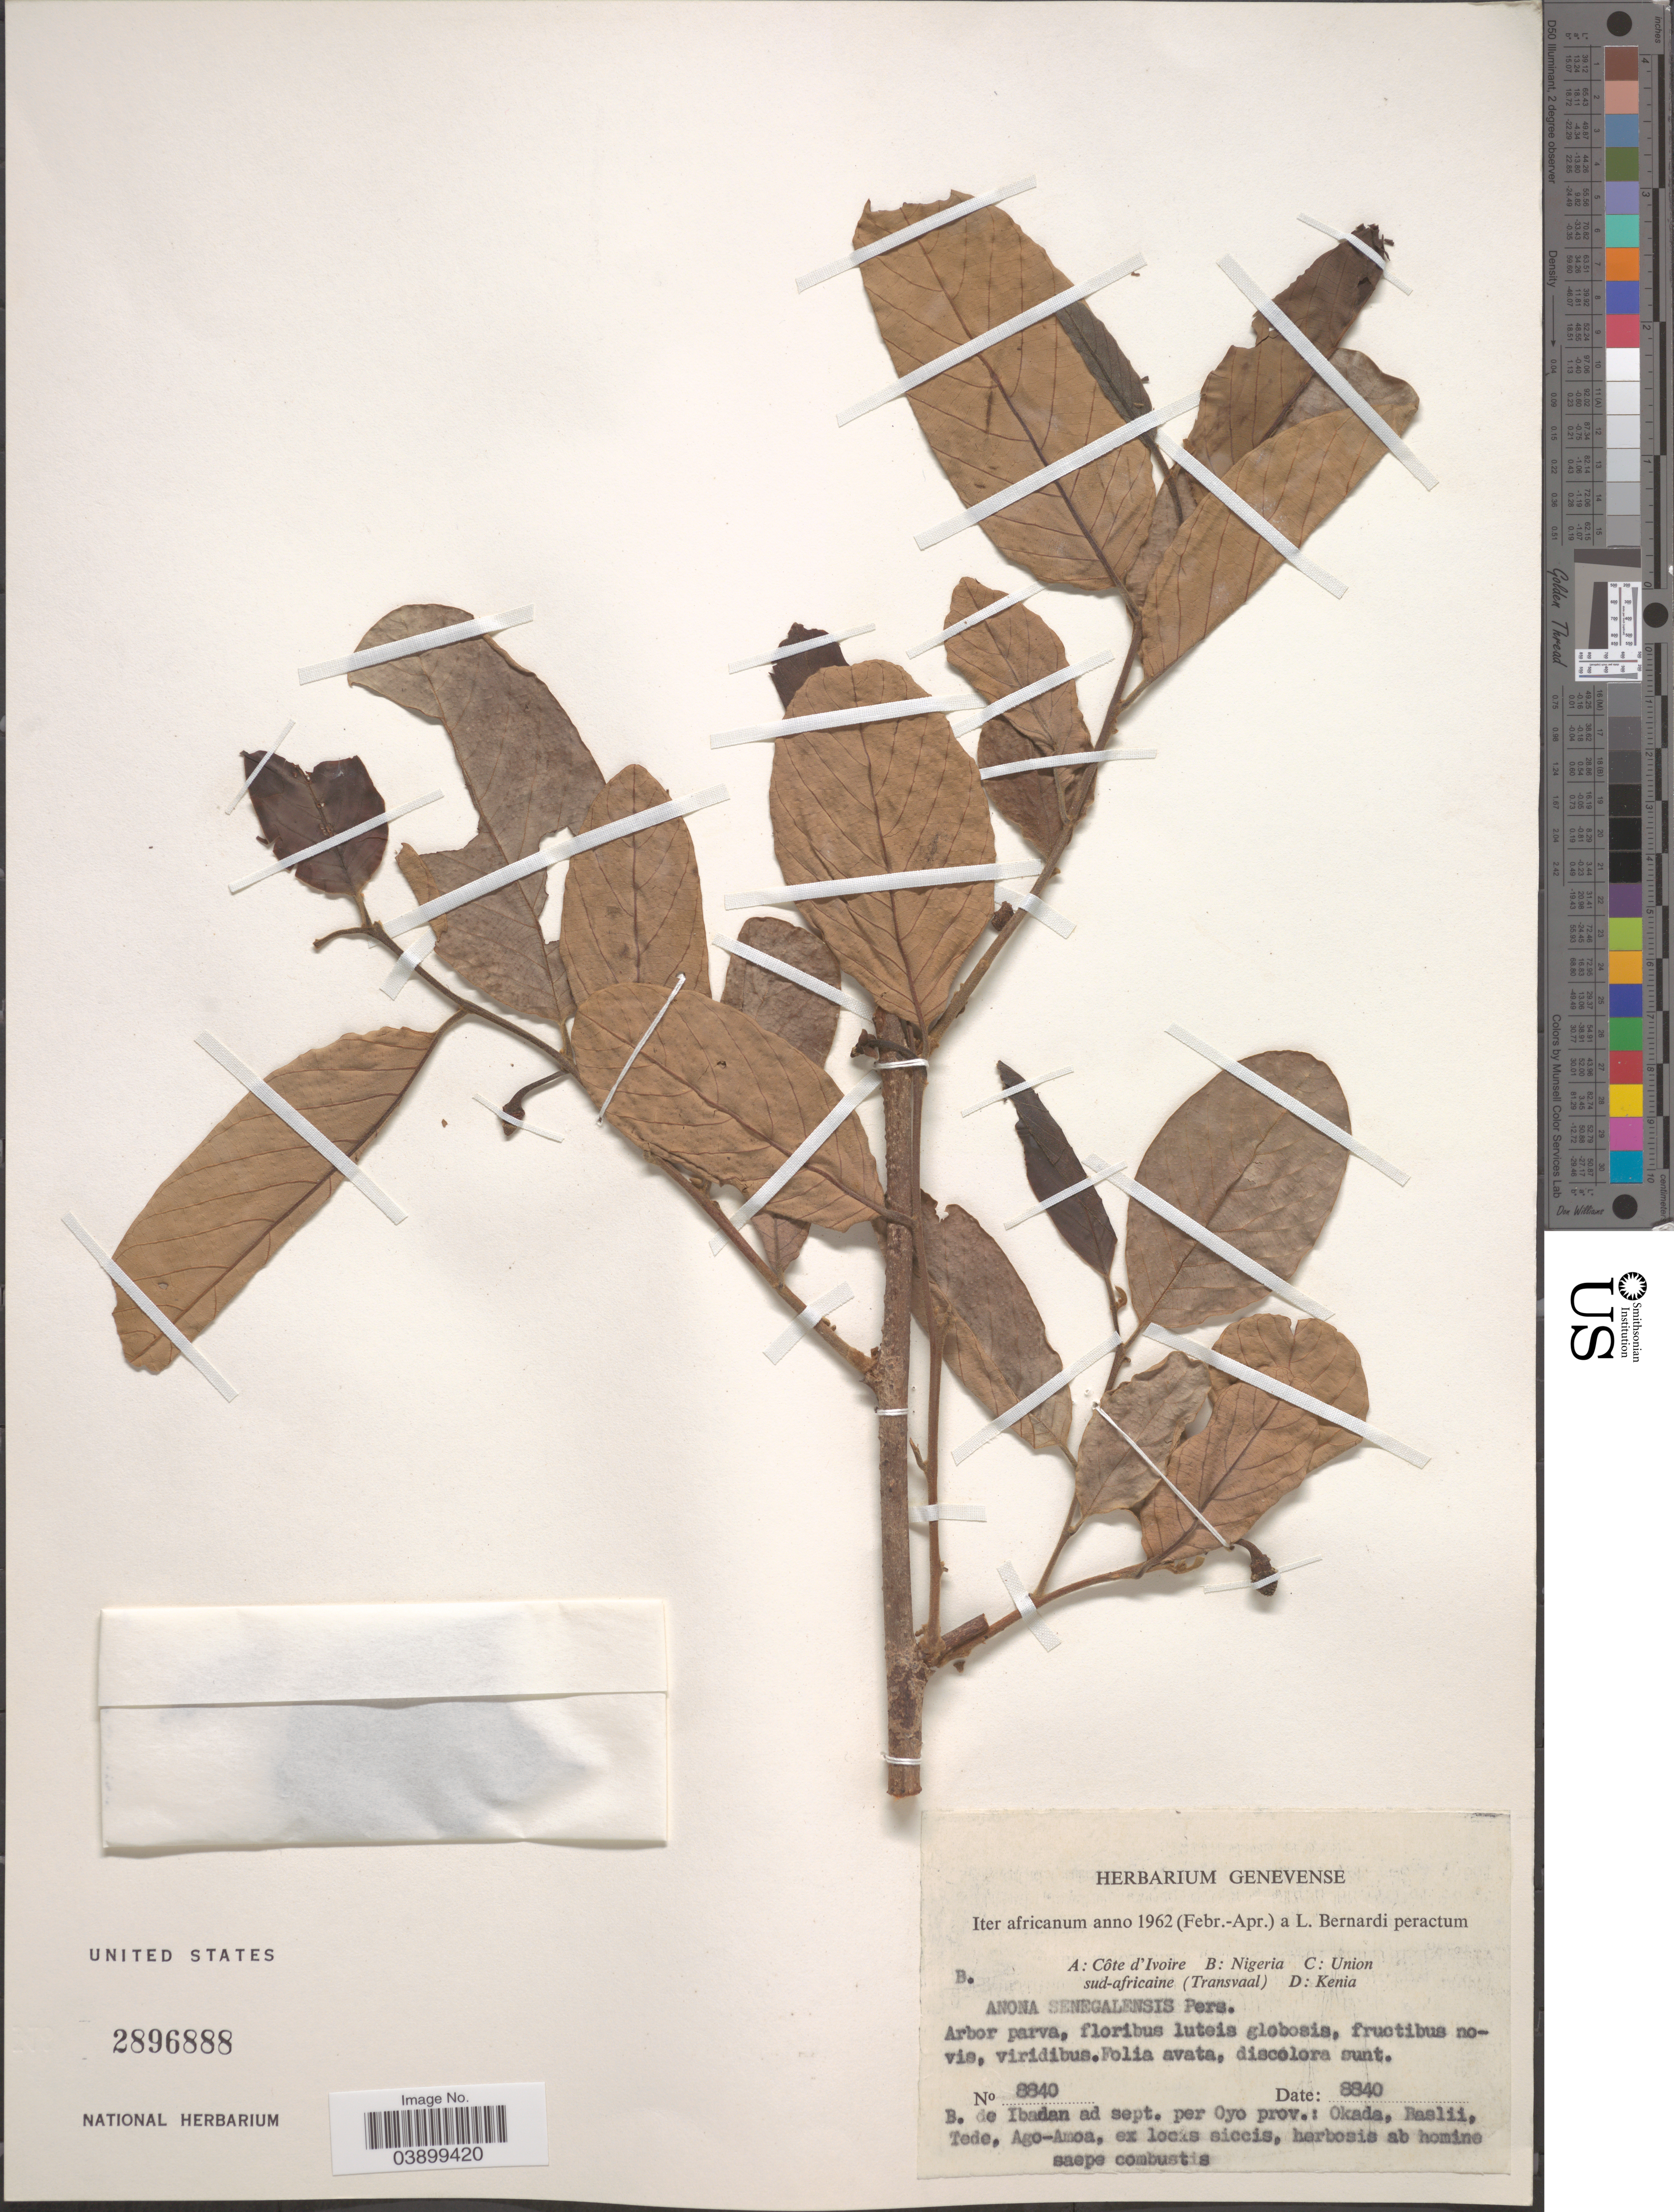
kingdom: Plantae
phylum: Tracheophyta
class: Magnoliopsida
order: Magnoliales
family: Annonaceae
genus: Annona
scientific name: Annona senegalensis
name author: Pers.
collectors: L. Bernardi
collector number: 8840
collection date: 1962-02/1962-04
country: Nigeria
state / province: Oyo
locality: De Ibadan ad sept. per Oyo prov.: Okada, Baslii, tede, Ago-Amoa, ex loc [illegible text]s siccis, herbosis ab homine saepe combustis.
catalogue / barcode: US 2896888